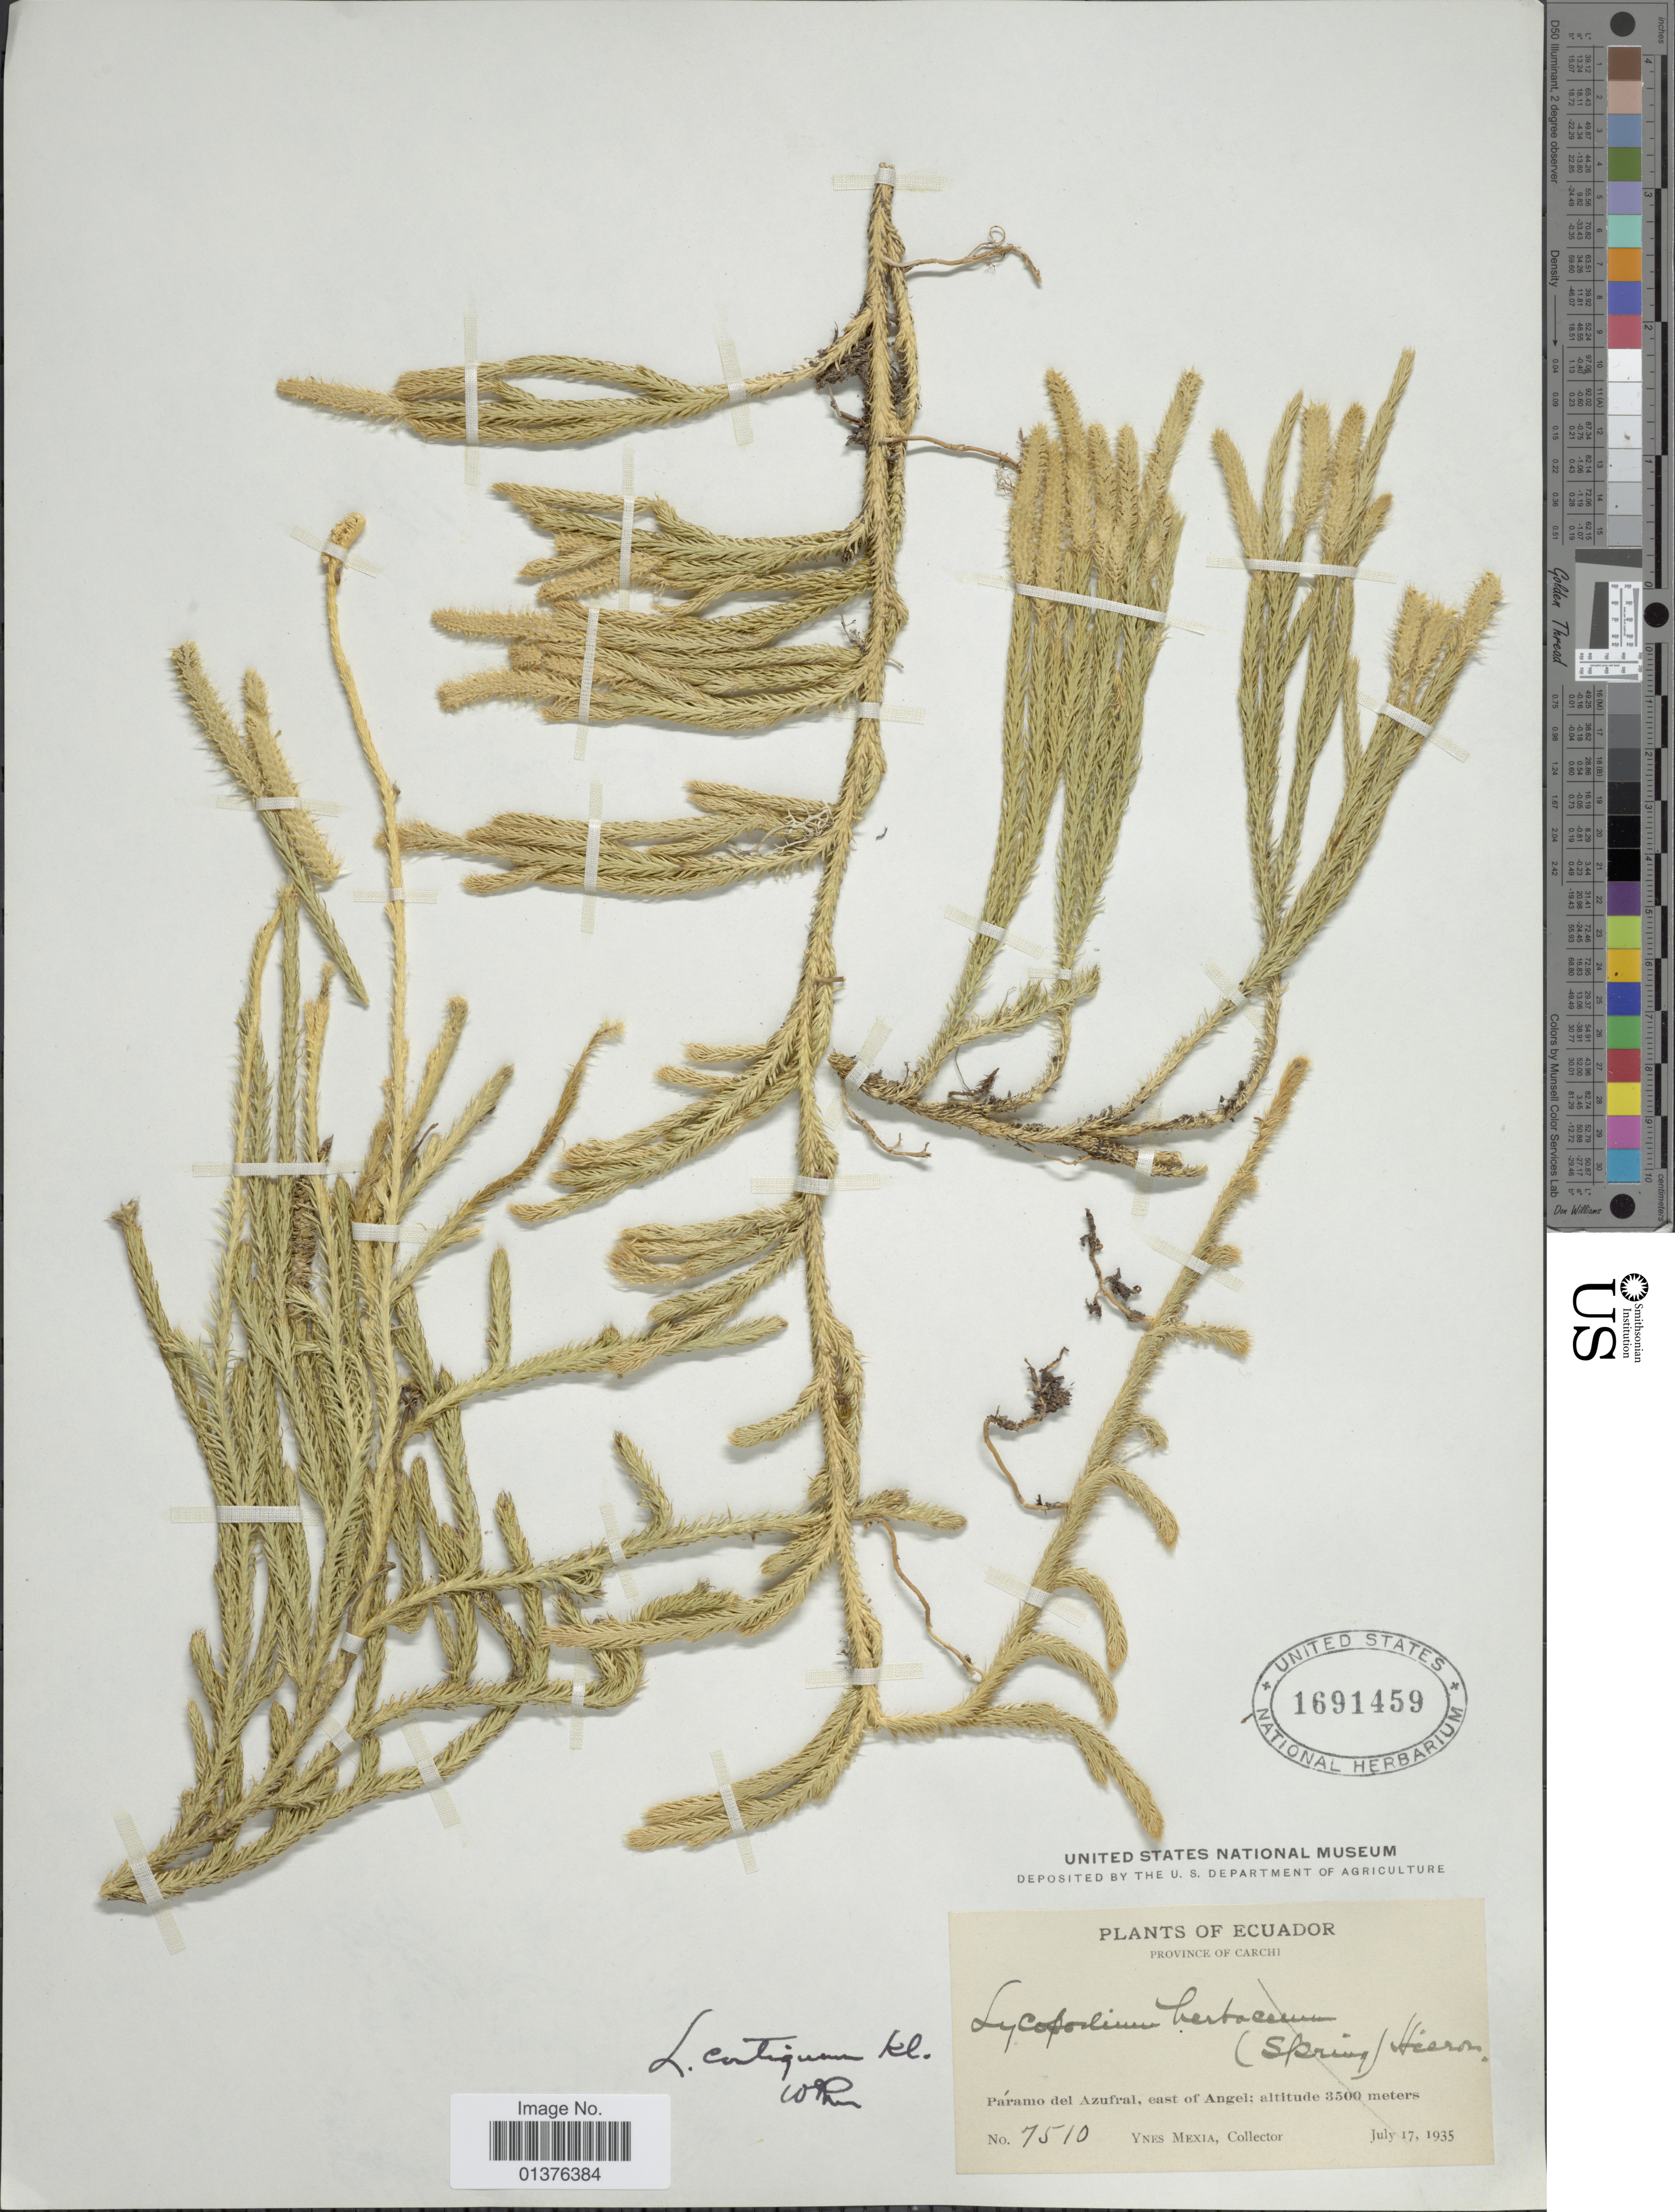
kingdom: Plantae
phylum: Tracheophyta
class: Lycopodiopsida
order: Lycopodiales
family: Lycopodiaceae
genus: Lycopodium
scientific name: Lycopodium clavatum subsp. contiguum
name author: (Klotzsch) B. Øllg.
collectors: Y. Mexia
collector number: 7510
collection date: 1935-07-17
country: Ecuador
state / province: Carchi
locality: Páramo del Azufral, east of Angel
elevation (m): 3500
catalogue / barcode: US 1691459